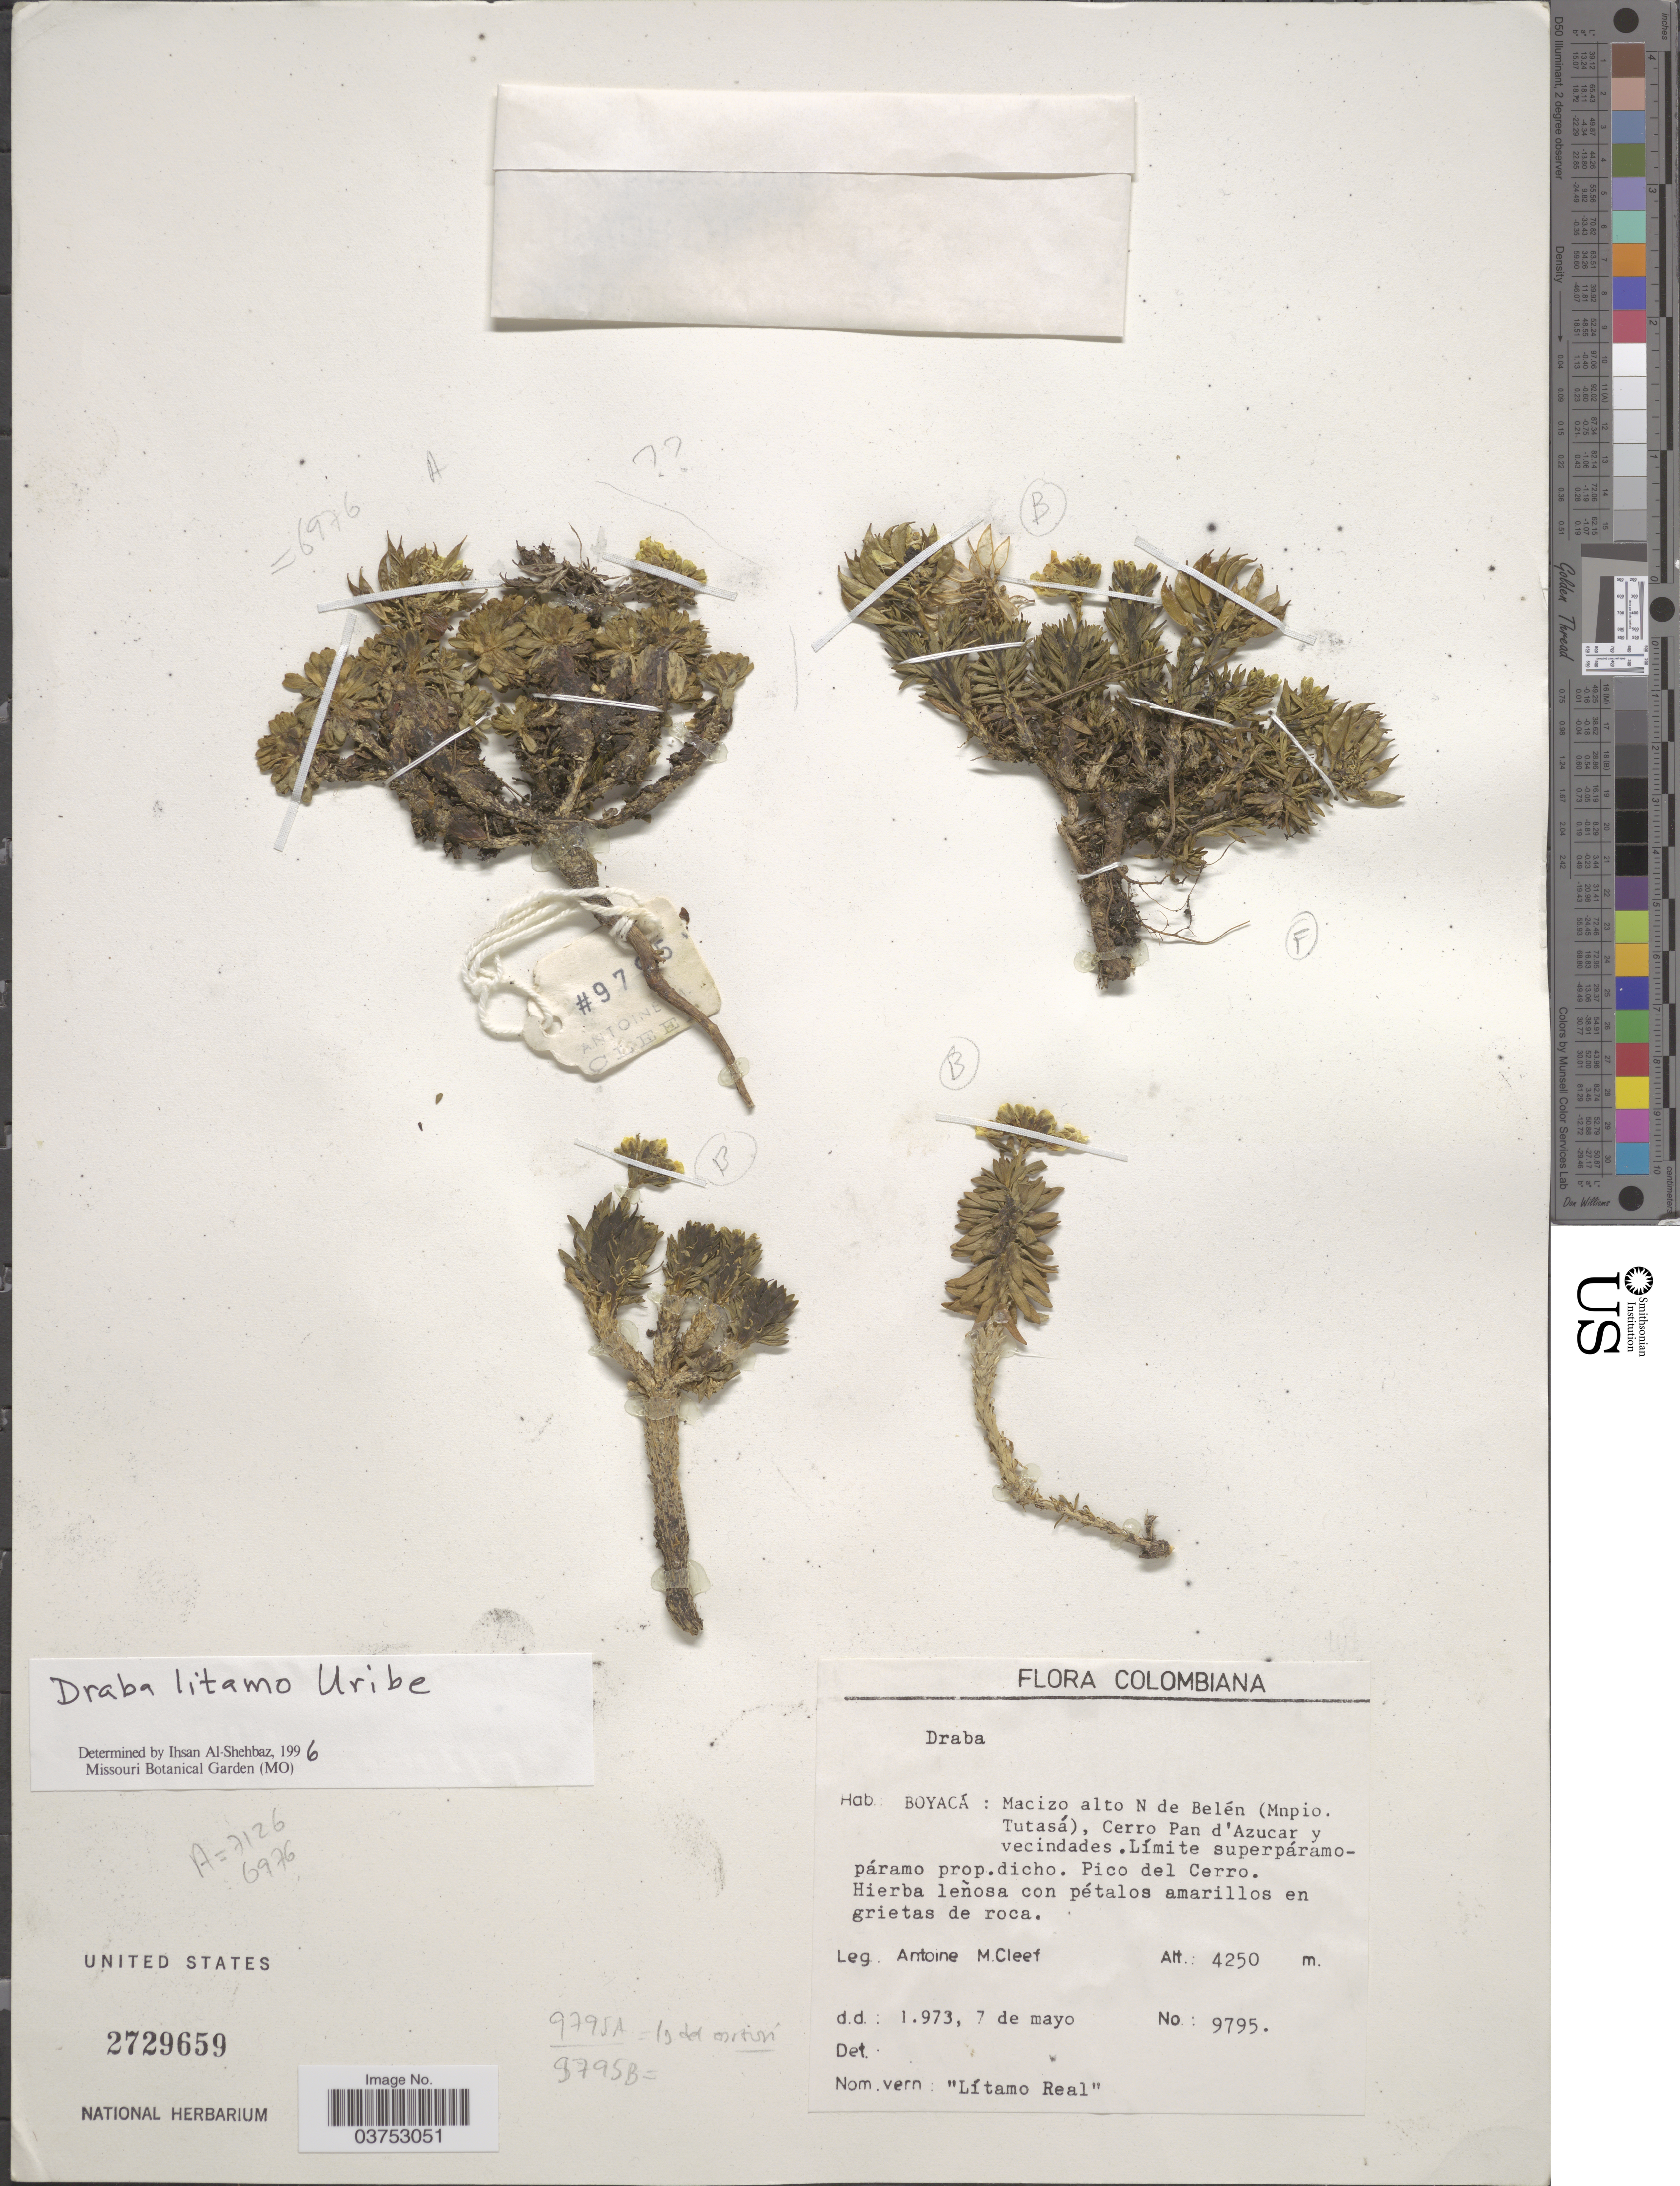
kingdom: Plantae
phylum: Tracheophyta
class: Magnoliopsida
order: Brassicales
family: Brassicaceae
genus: Draba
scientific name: Draba litamo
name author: L. Uribe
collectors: A. M. Cleef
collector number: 9795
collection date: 1973-05-07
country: Colombia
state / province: Boyacá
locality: Macizo alto N de Belén (Mnpio. Tutasá), Cerro Pan d'Azucar y vecindades. Pico del Cerro.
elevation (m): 4250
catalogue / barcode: US 2729659